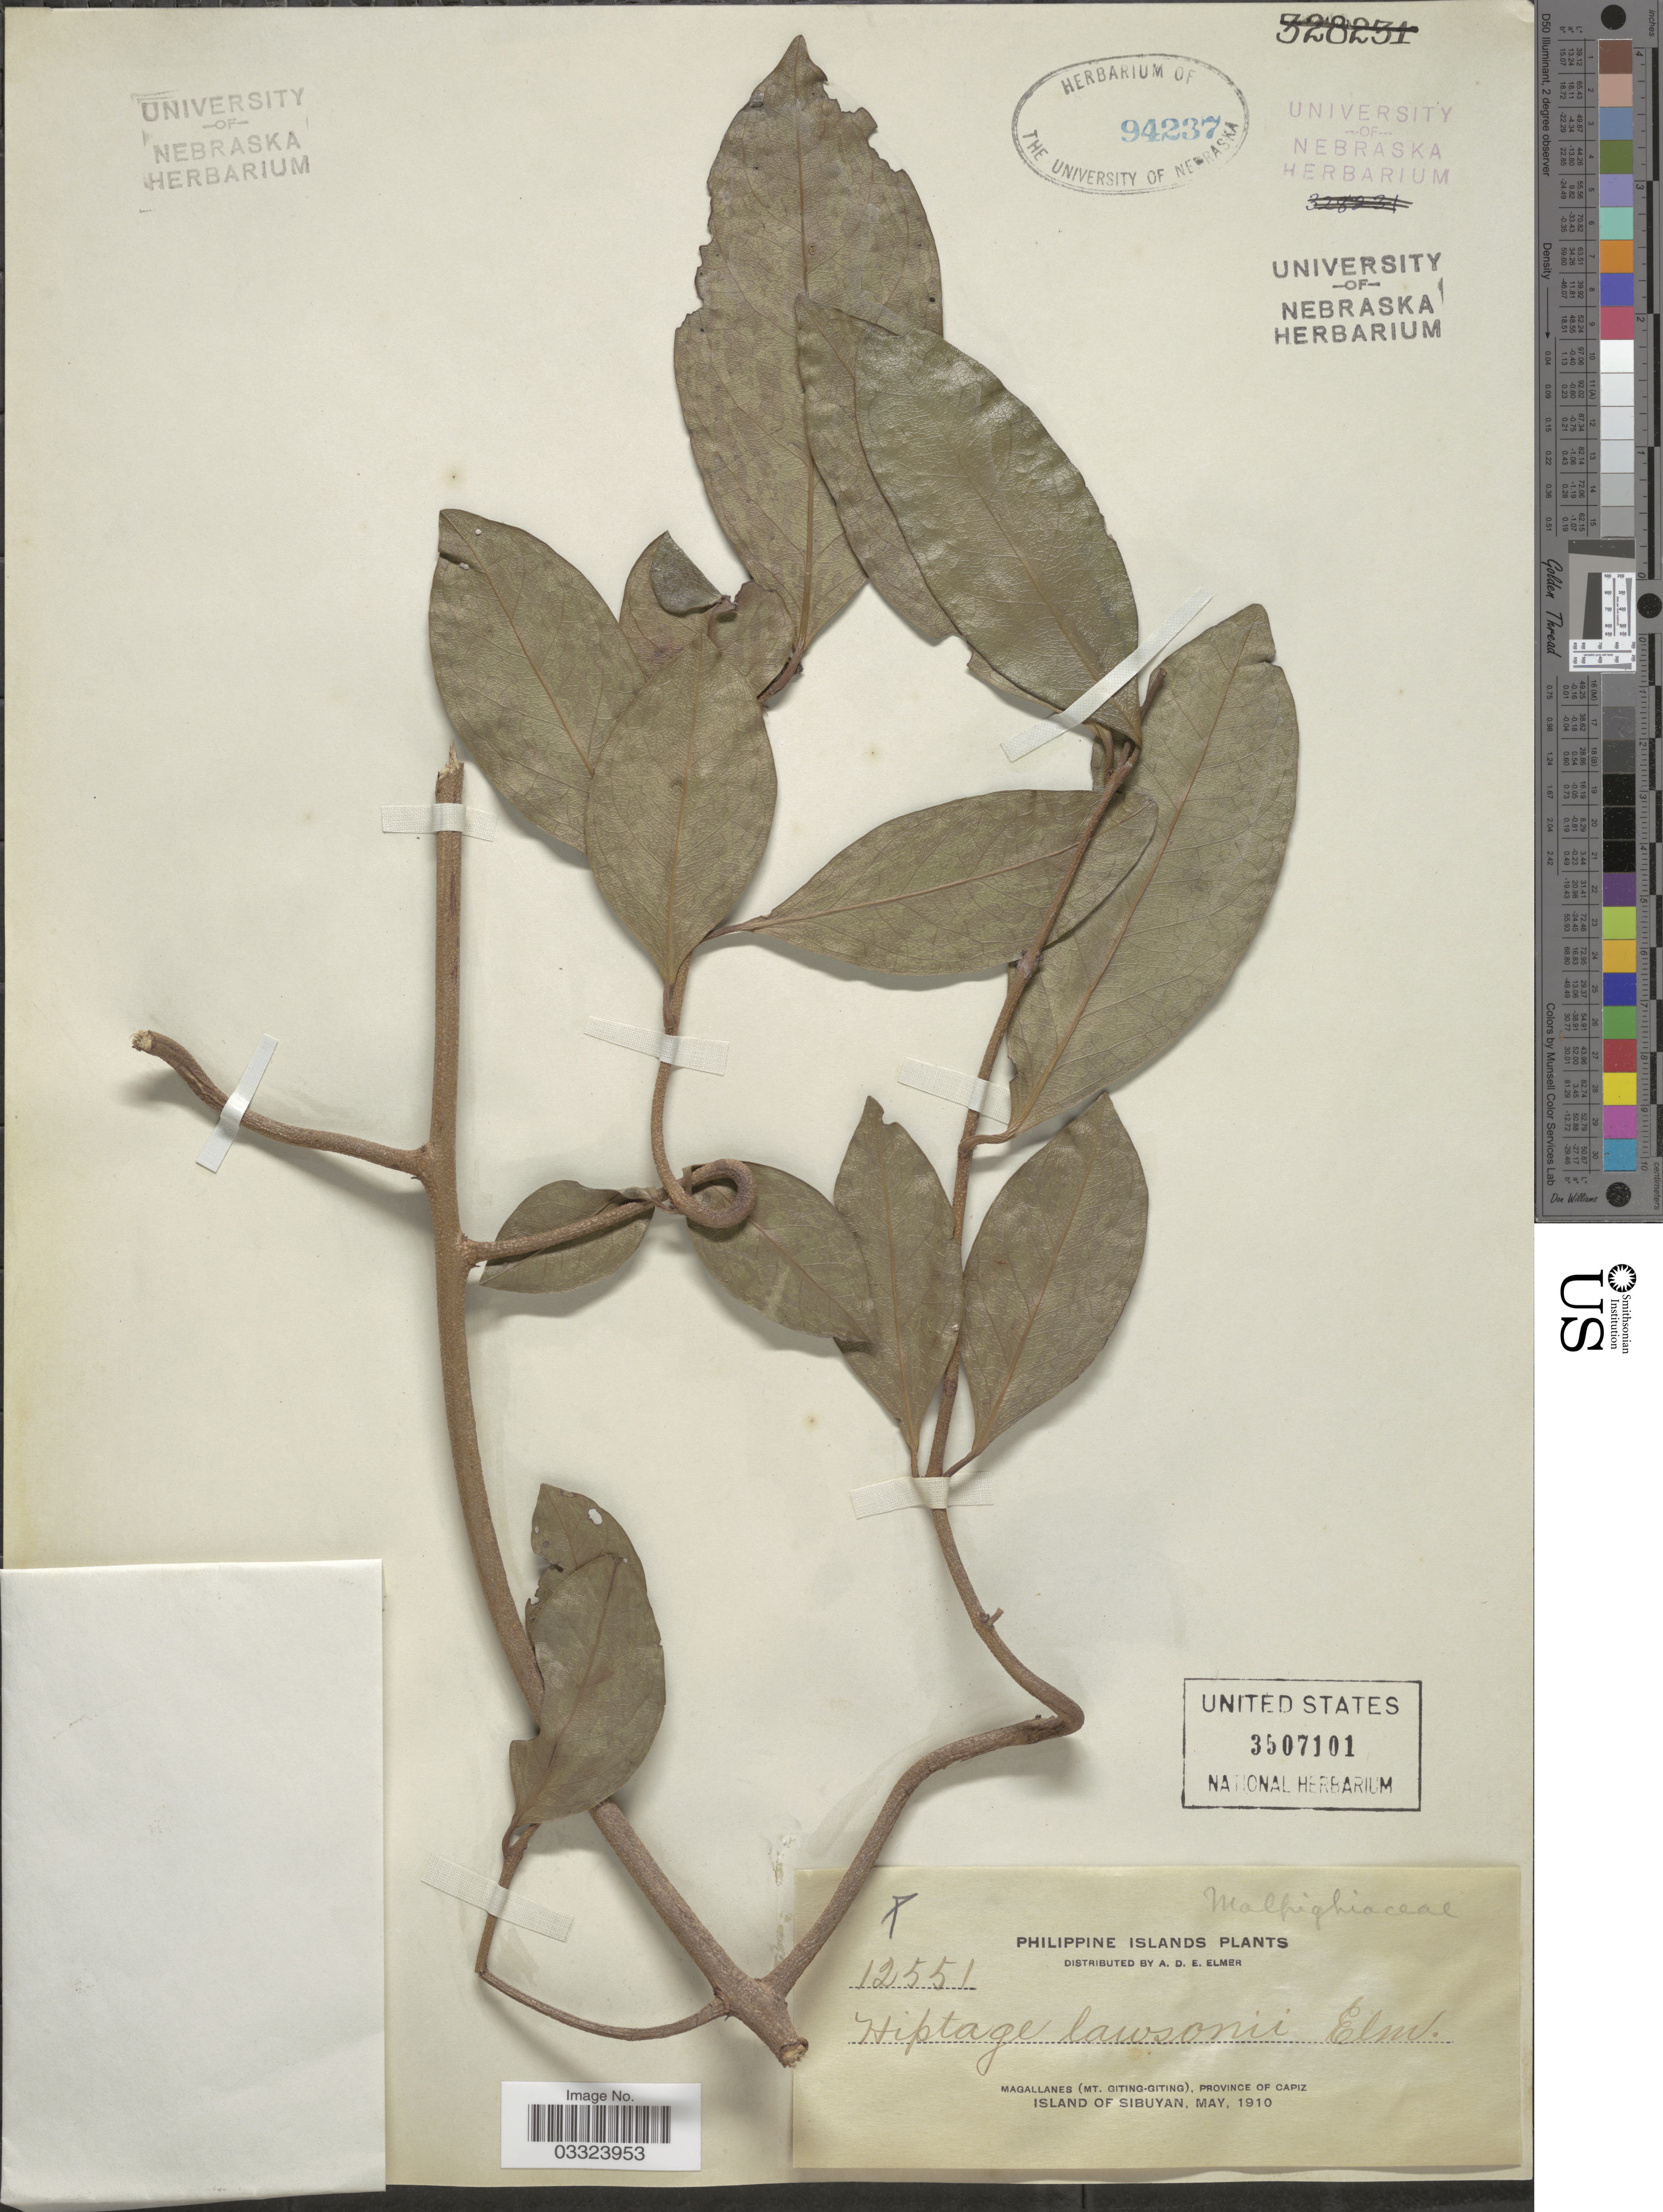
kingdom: Plantae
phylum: Tracheophyta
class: Magnoliopsida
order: Malpighiales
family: Malpighiaceae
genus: Hiptage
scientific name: Hiptage lawsonii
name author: Elmer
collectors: A. D. E. Elmer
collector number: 12551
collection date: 1910-05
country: Philippines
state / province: Western Visayas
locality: Magallanes (Mt. Giting-Giting), Province of Capiz, Island of Sibuyan.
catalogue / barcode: US 3507101